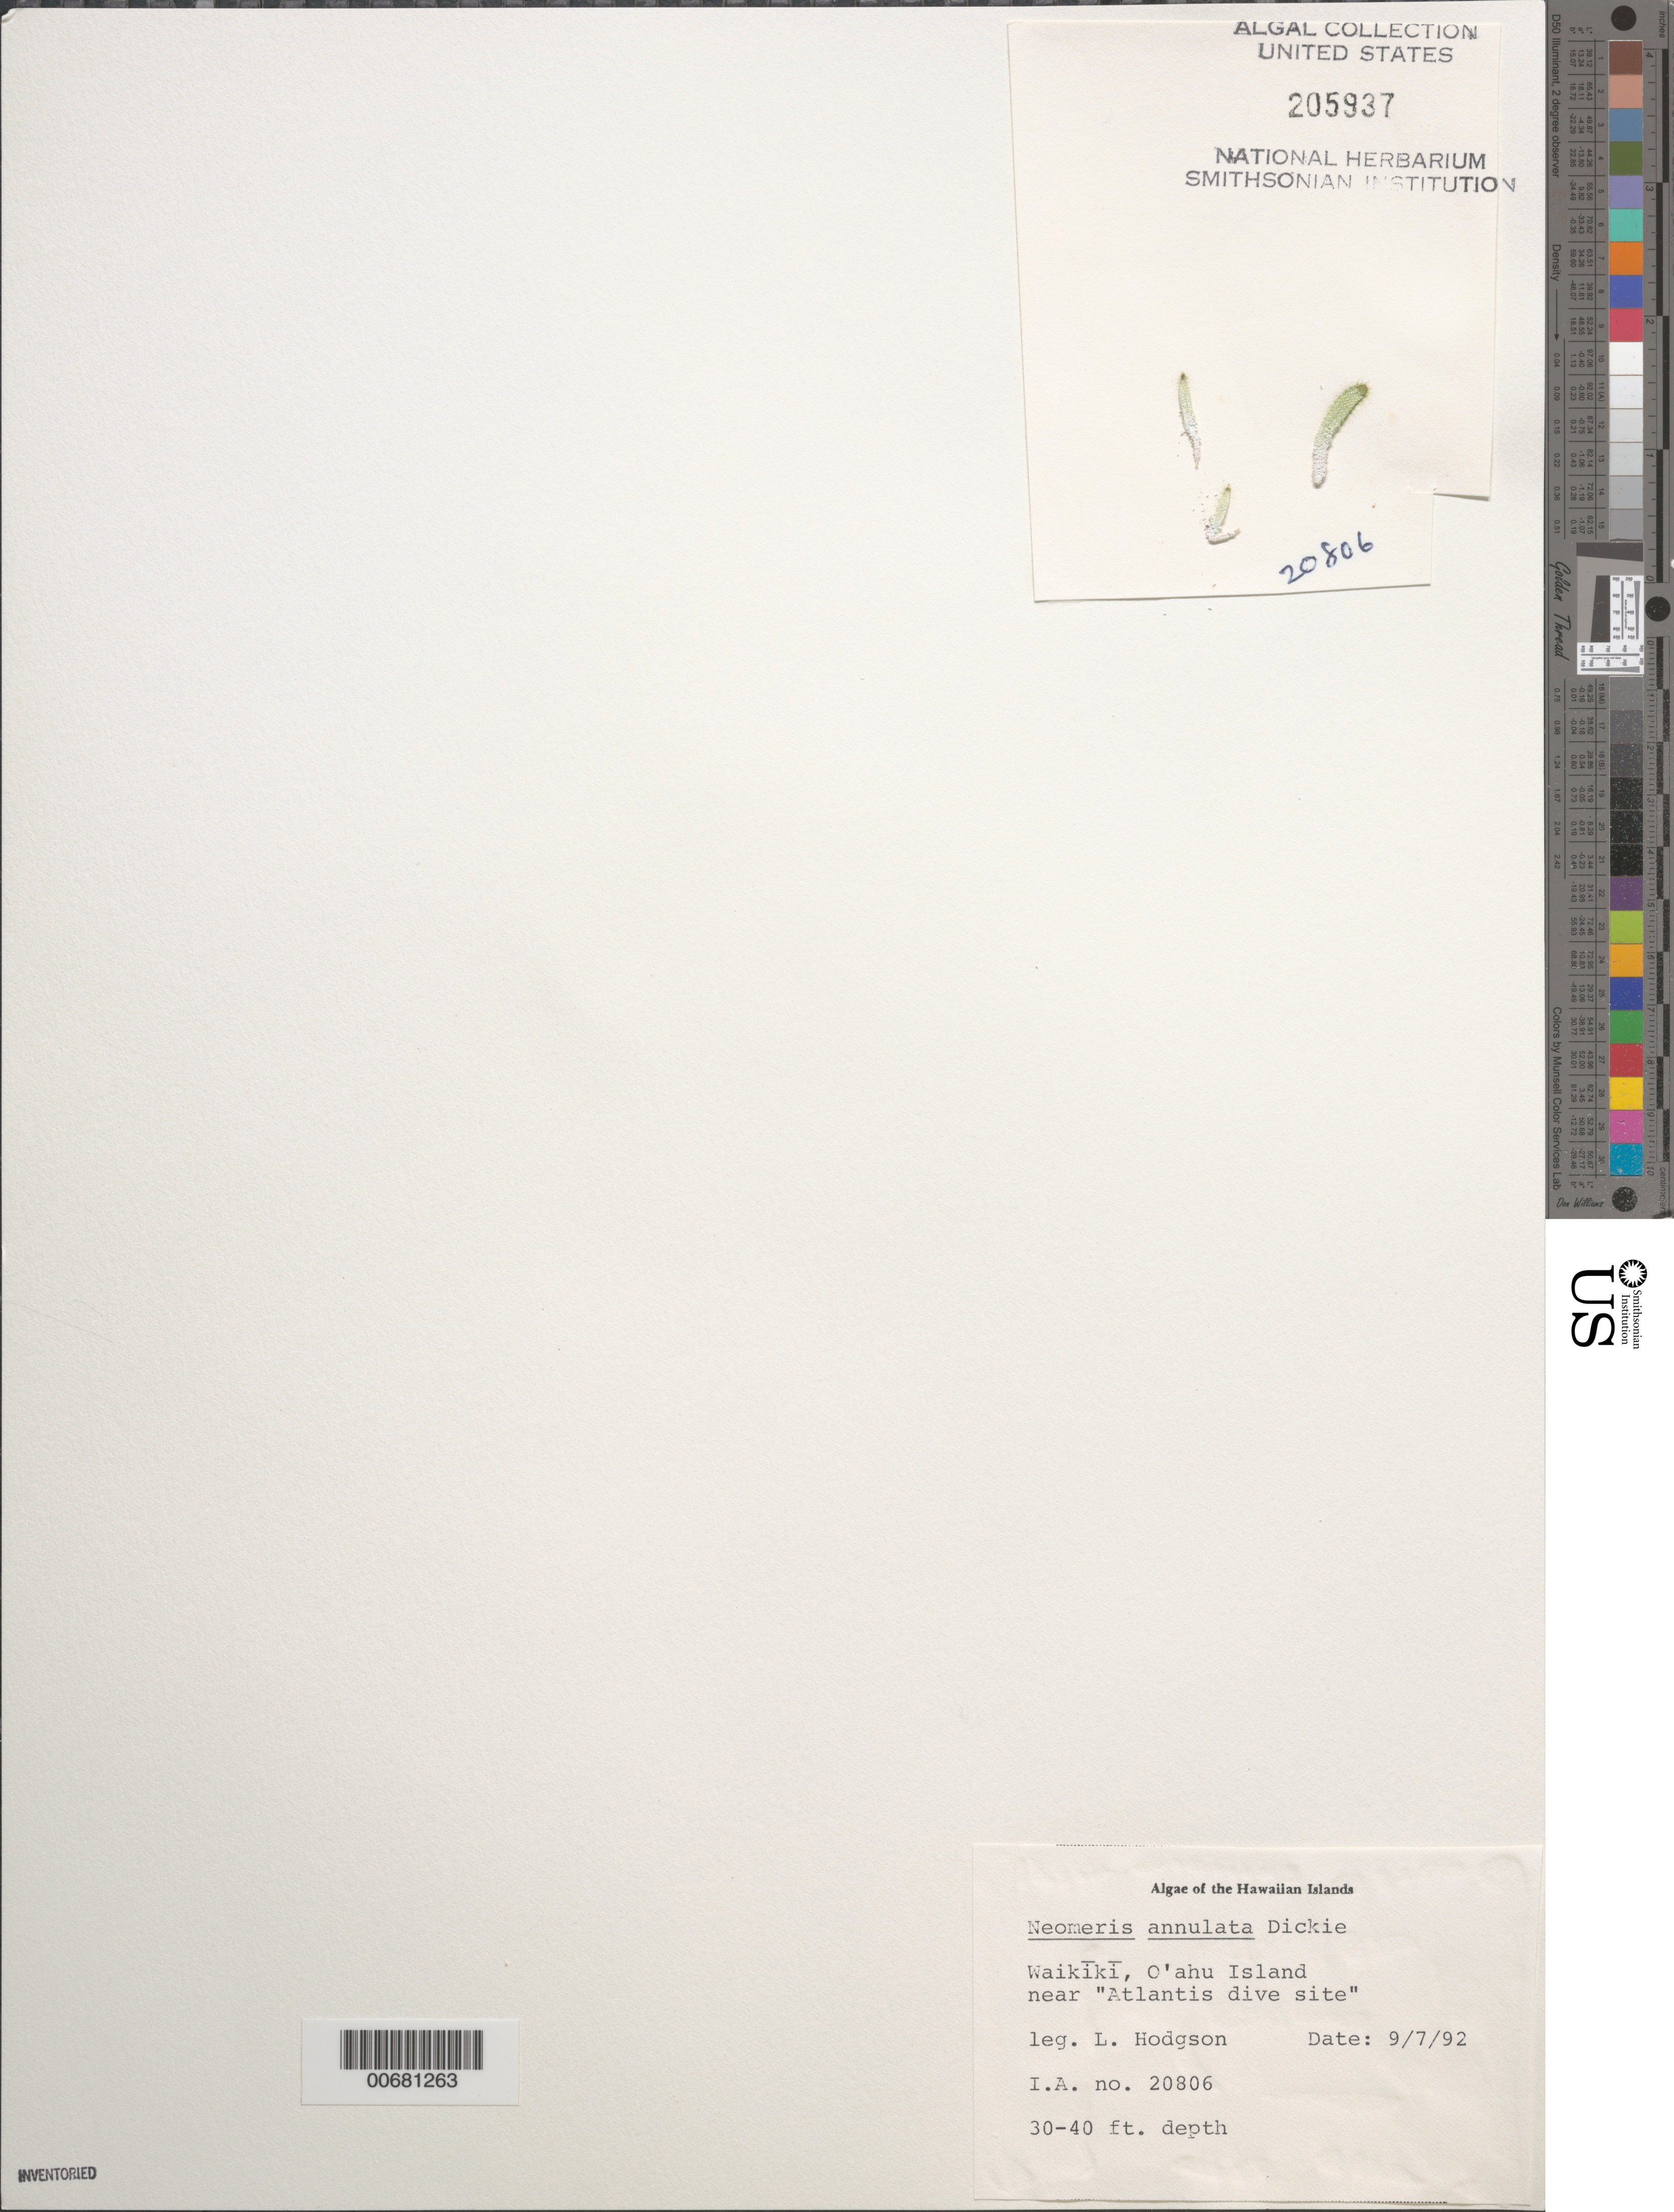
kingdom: Plantae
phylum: Chlorophyta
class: Ulvophyceae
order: Dasycladales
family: Dasycladaceae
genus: Neomeris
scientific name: Neomeris annulata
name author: Dickie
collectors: L. M. Hodgson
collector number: IAA 20806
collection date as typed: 07 Sep 1992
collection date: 1992-09-07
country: United States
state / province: Hawaii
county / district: Honolulu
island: Oahu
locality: Waikiki, near Atlantis dive site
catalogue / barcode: US 205937